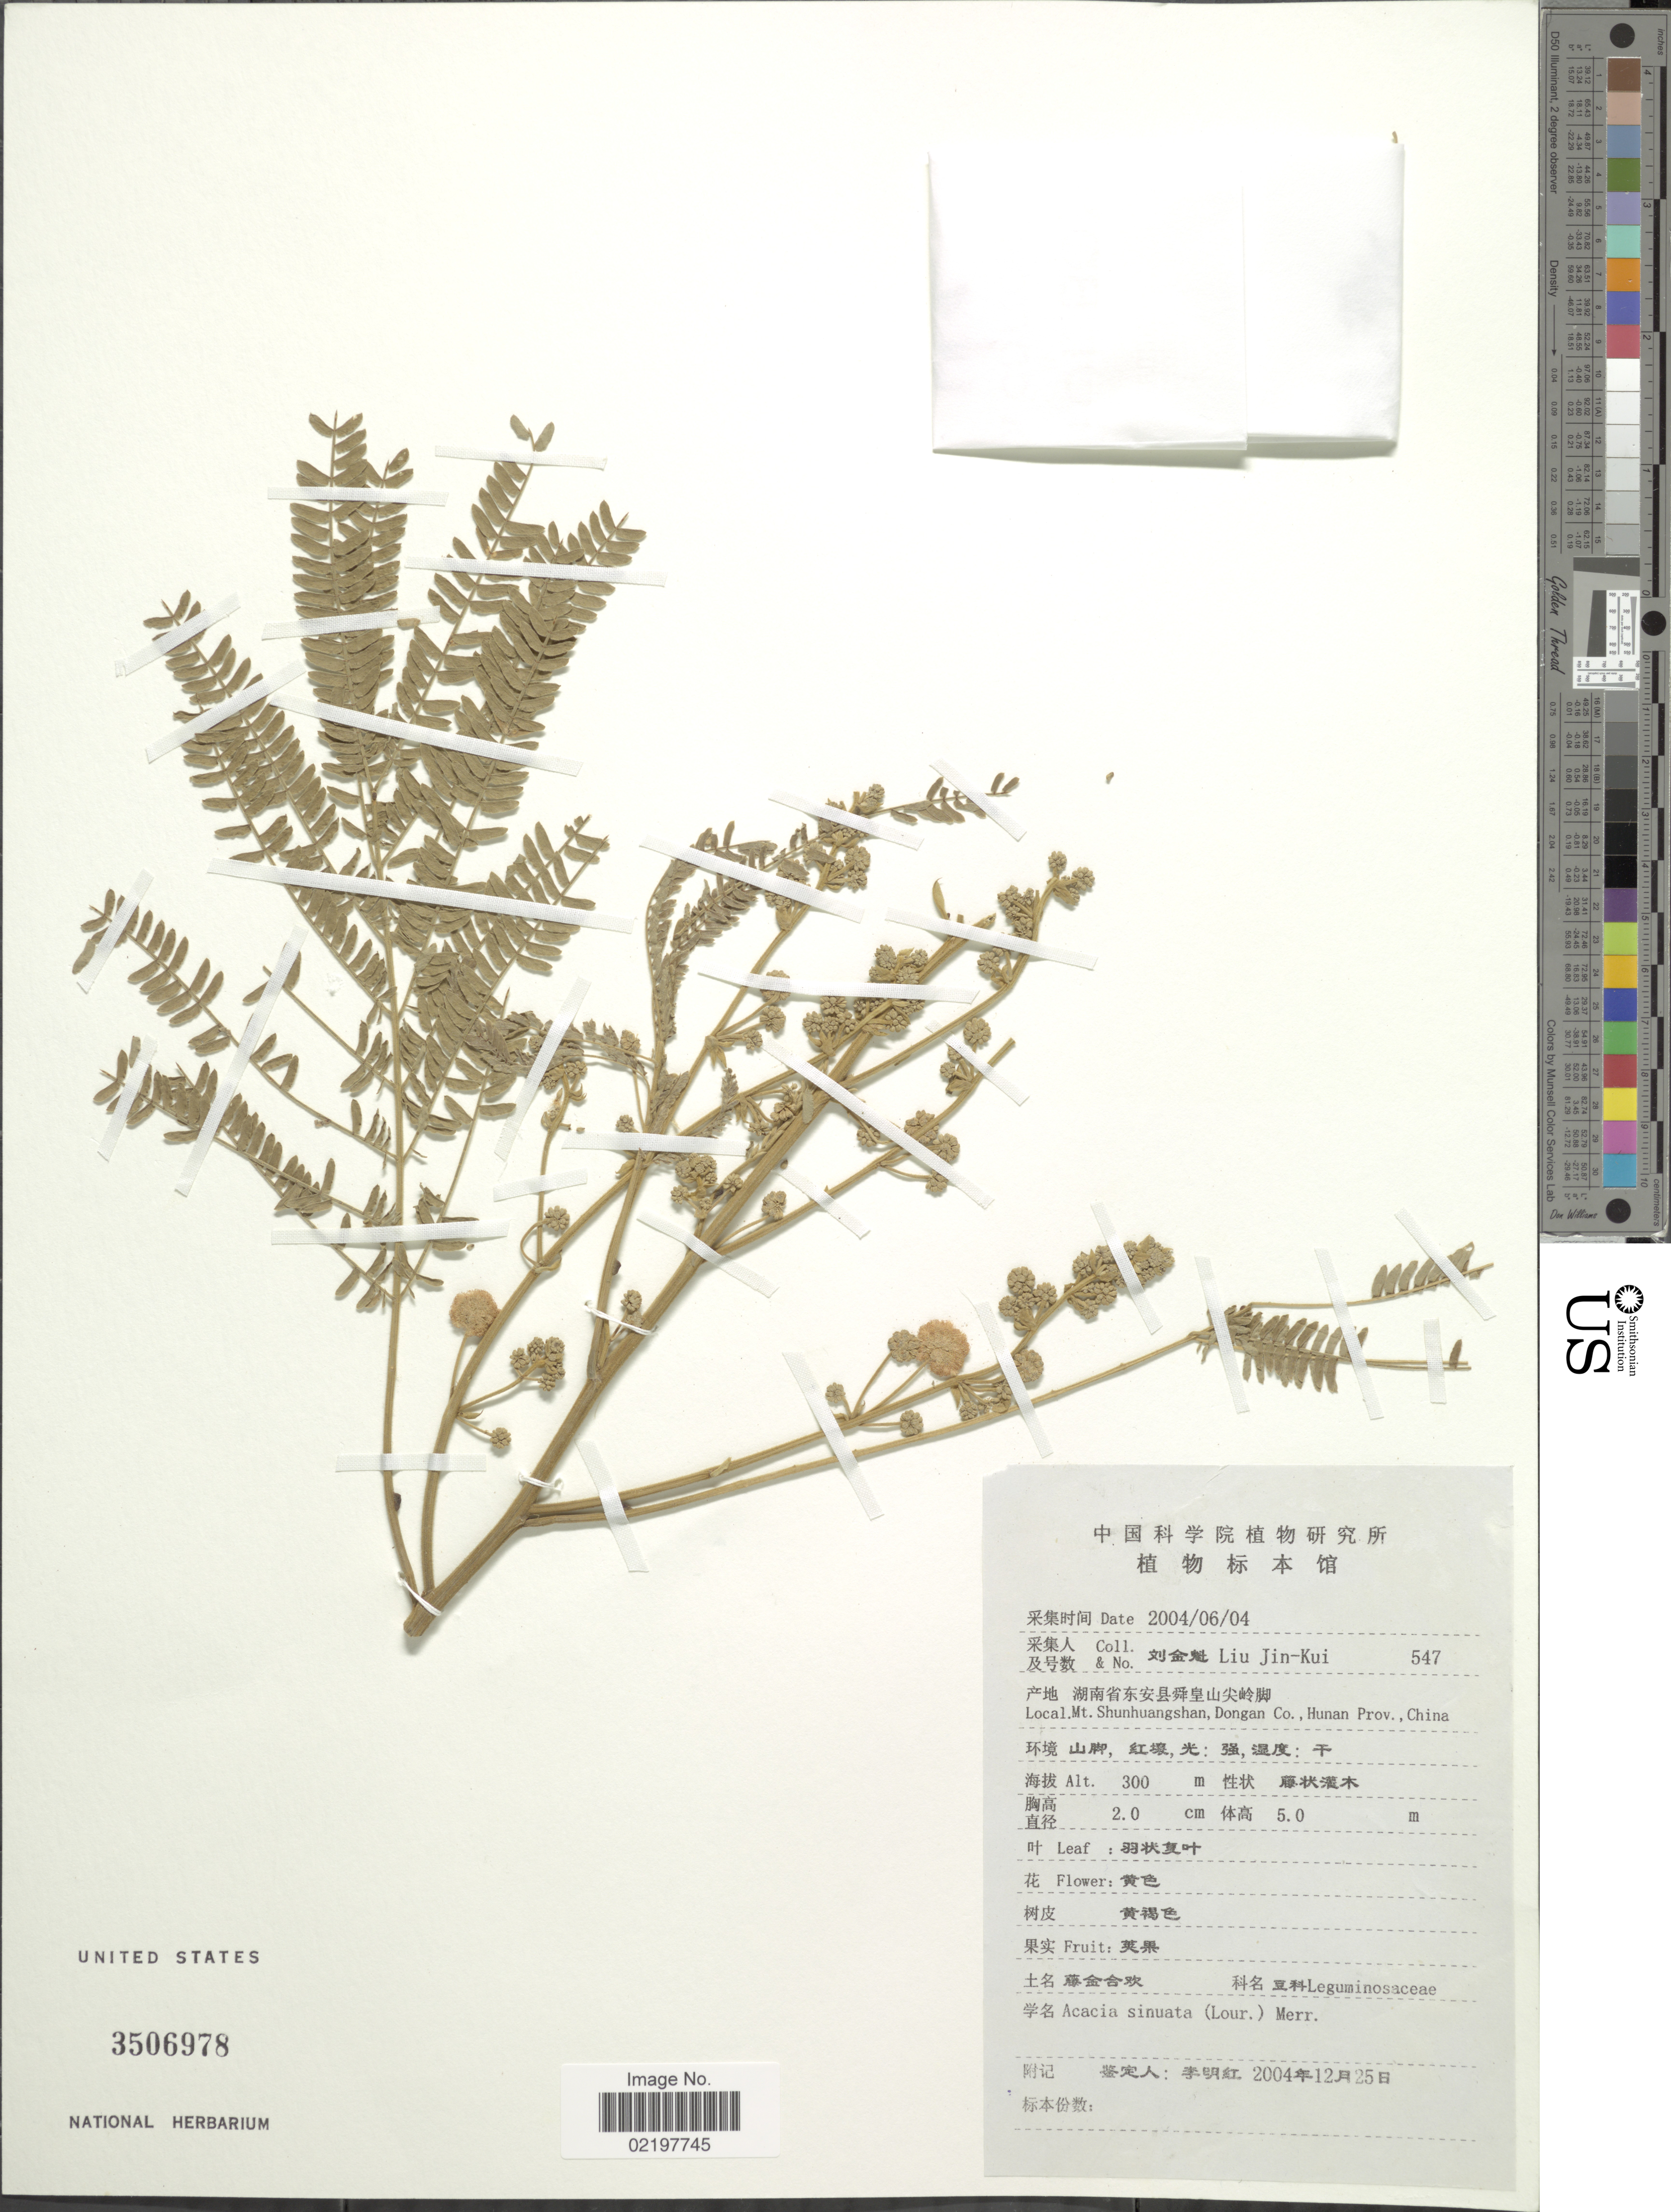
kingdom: Plantae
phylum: Tracheophyta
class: Magnoliopsida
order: Fabales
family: Fabaceae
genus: Senegalia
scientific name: Senegalia rugata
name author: (Lam.) Britton & Rose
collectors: Liu Jin-Kui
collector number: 547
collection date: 2004-06-04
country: China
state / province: Hunan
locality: Mt. Shunhuangshan, Dongan Co., Hunan Prov. China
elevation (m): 300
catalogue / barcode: US 3506978